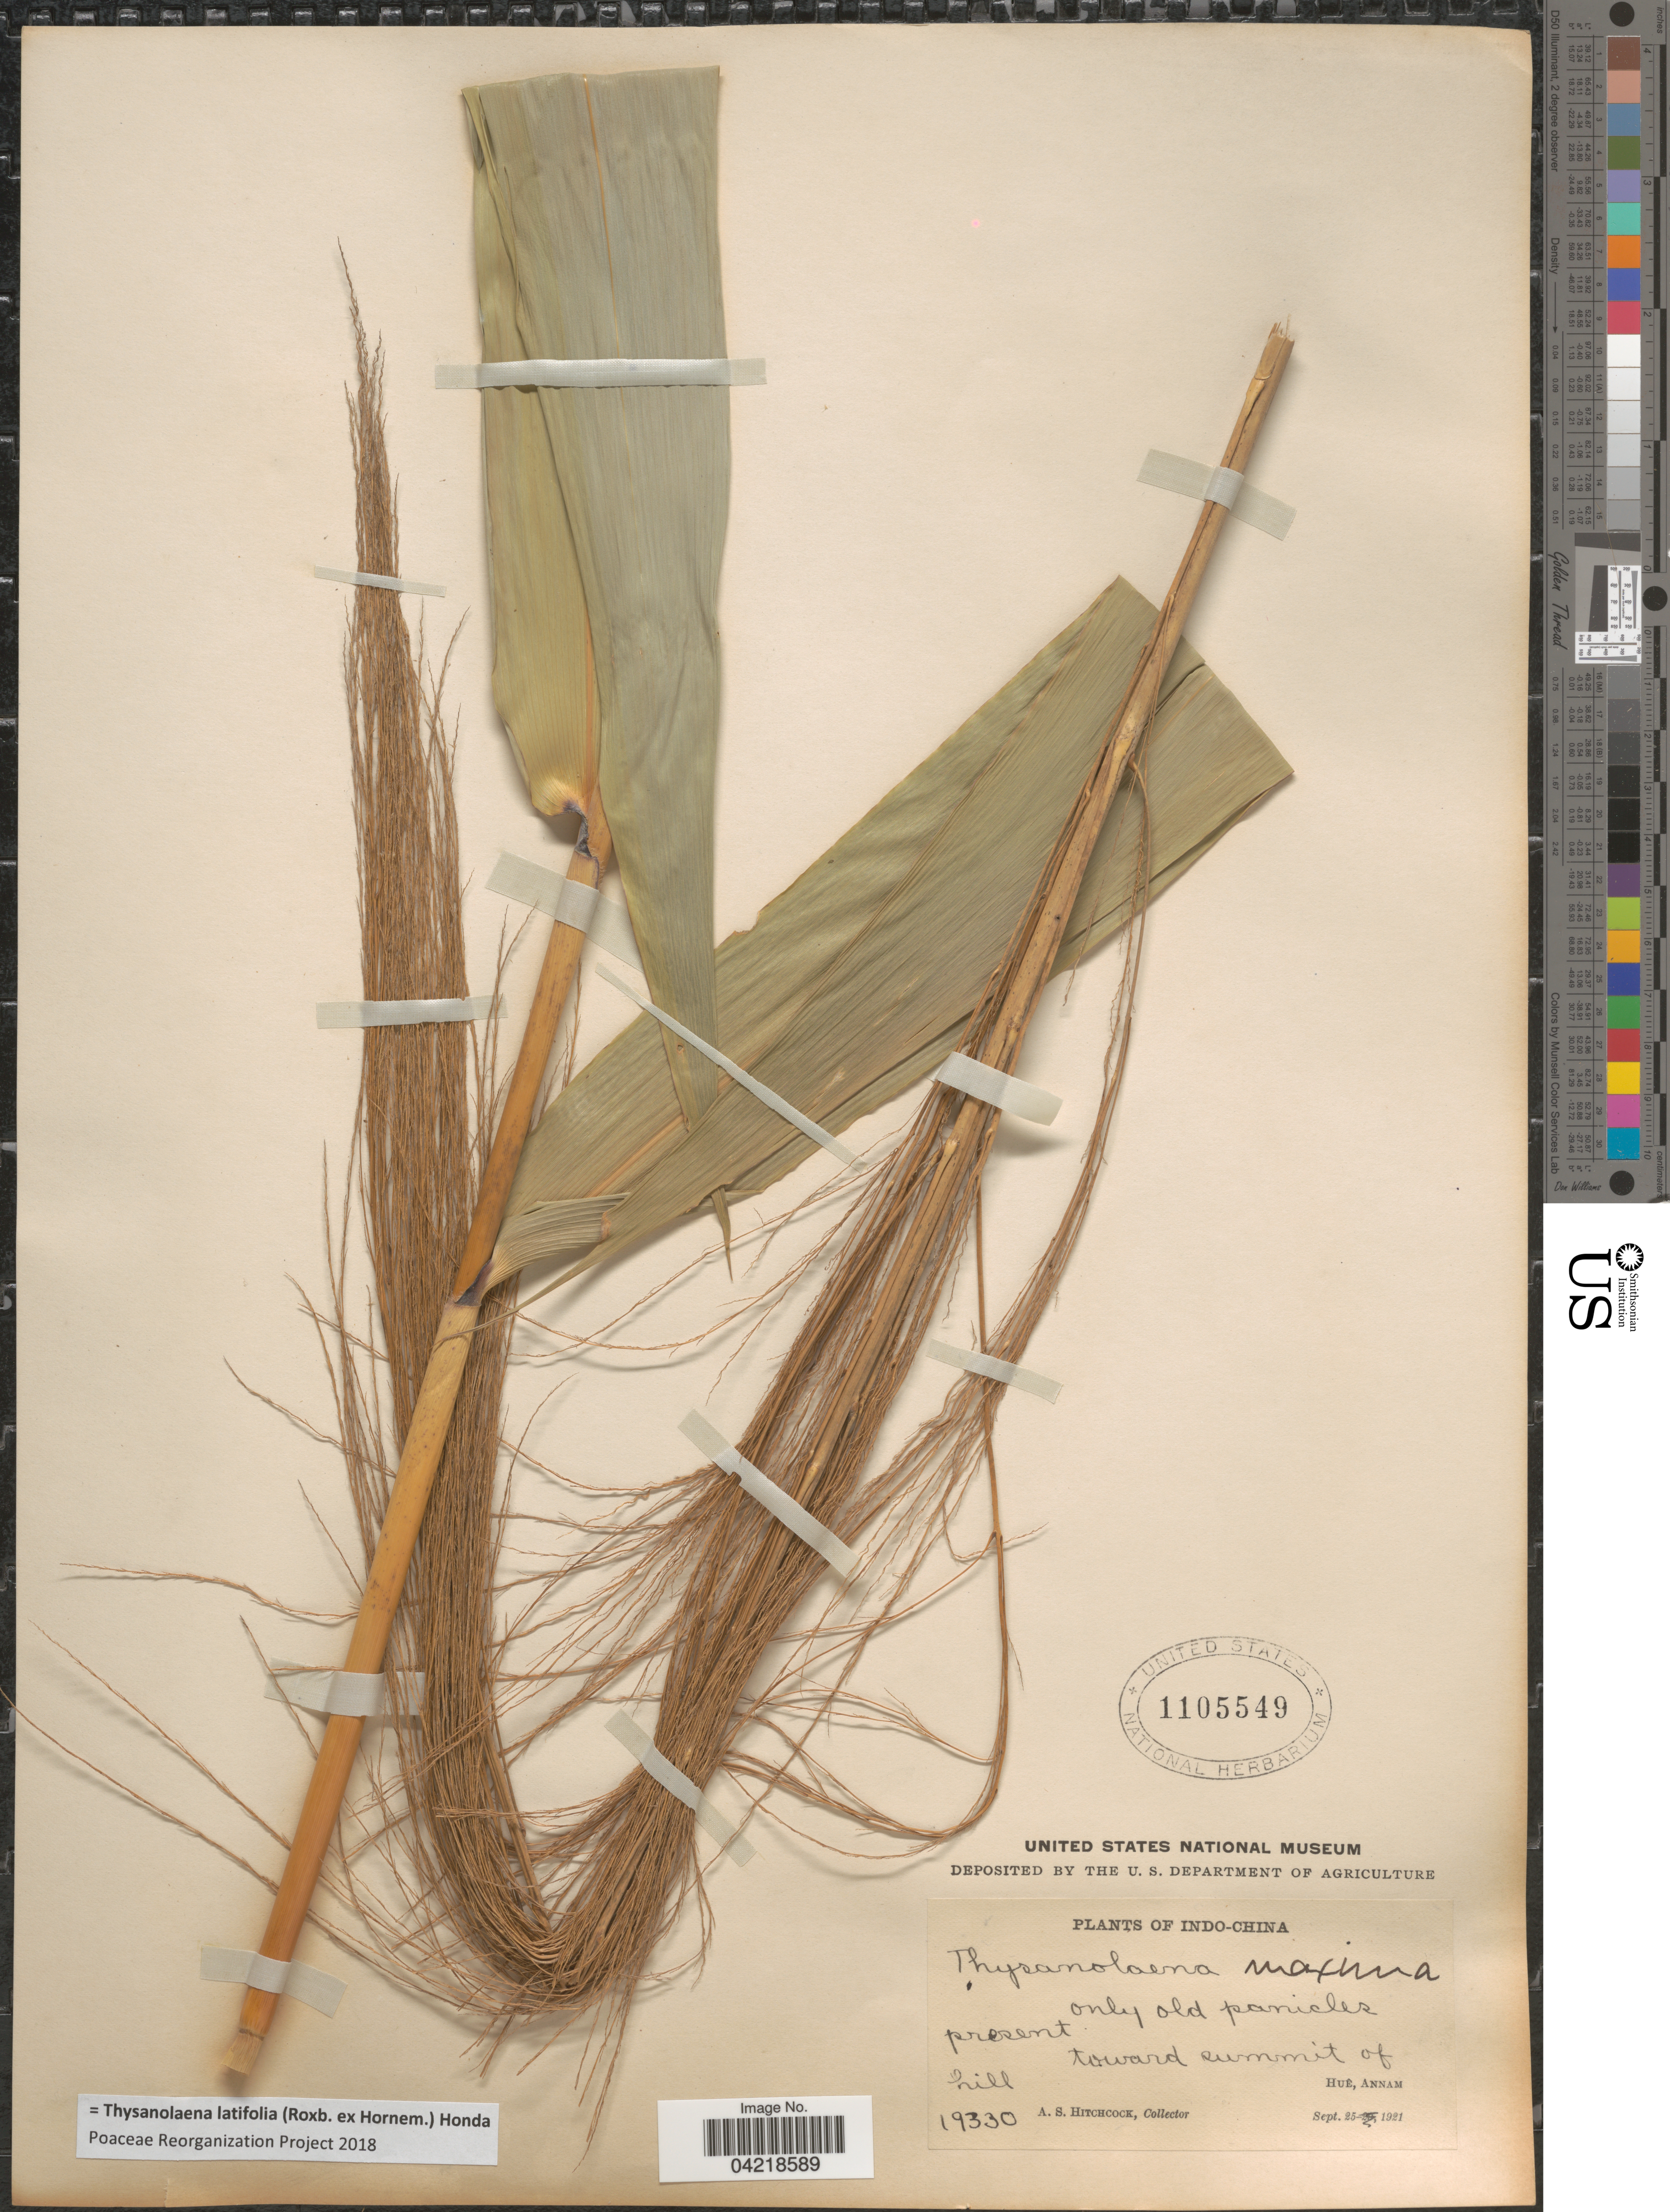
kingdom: Plantae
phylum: Tracheophyta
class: Liliopsida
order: Poales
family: Poaceae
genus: Thysanolaena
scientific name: Thysanolaena latifolia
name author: (Roxb. ex Hornem.) Honda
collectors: A. S. Hitchcock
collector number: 19330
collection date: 1921-09-25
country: Vietnam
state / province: Thua Thien-Hue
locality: Indo-China. Huê, Annam.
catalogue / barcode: US 1105549